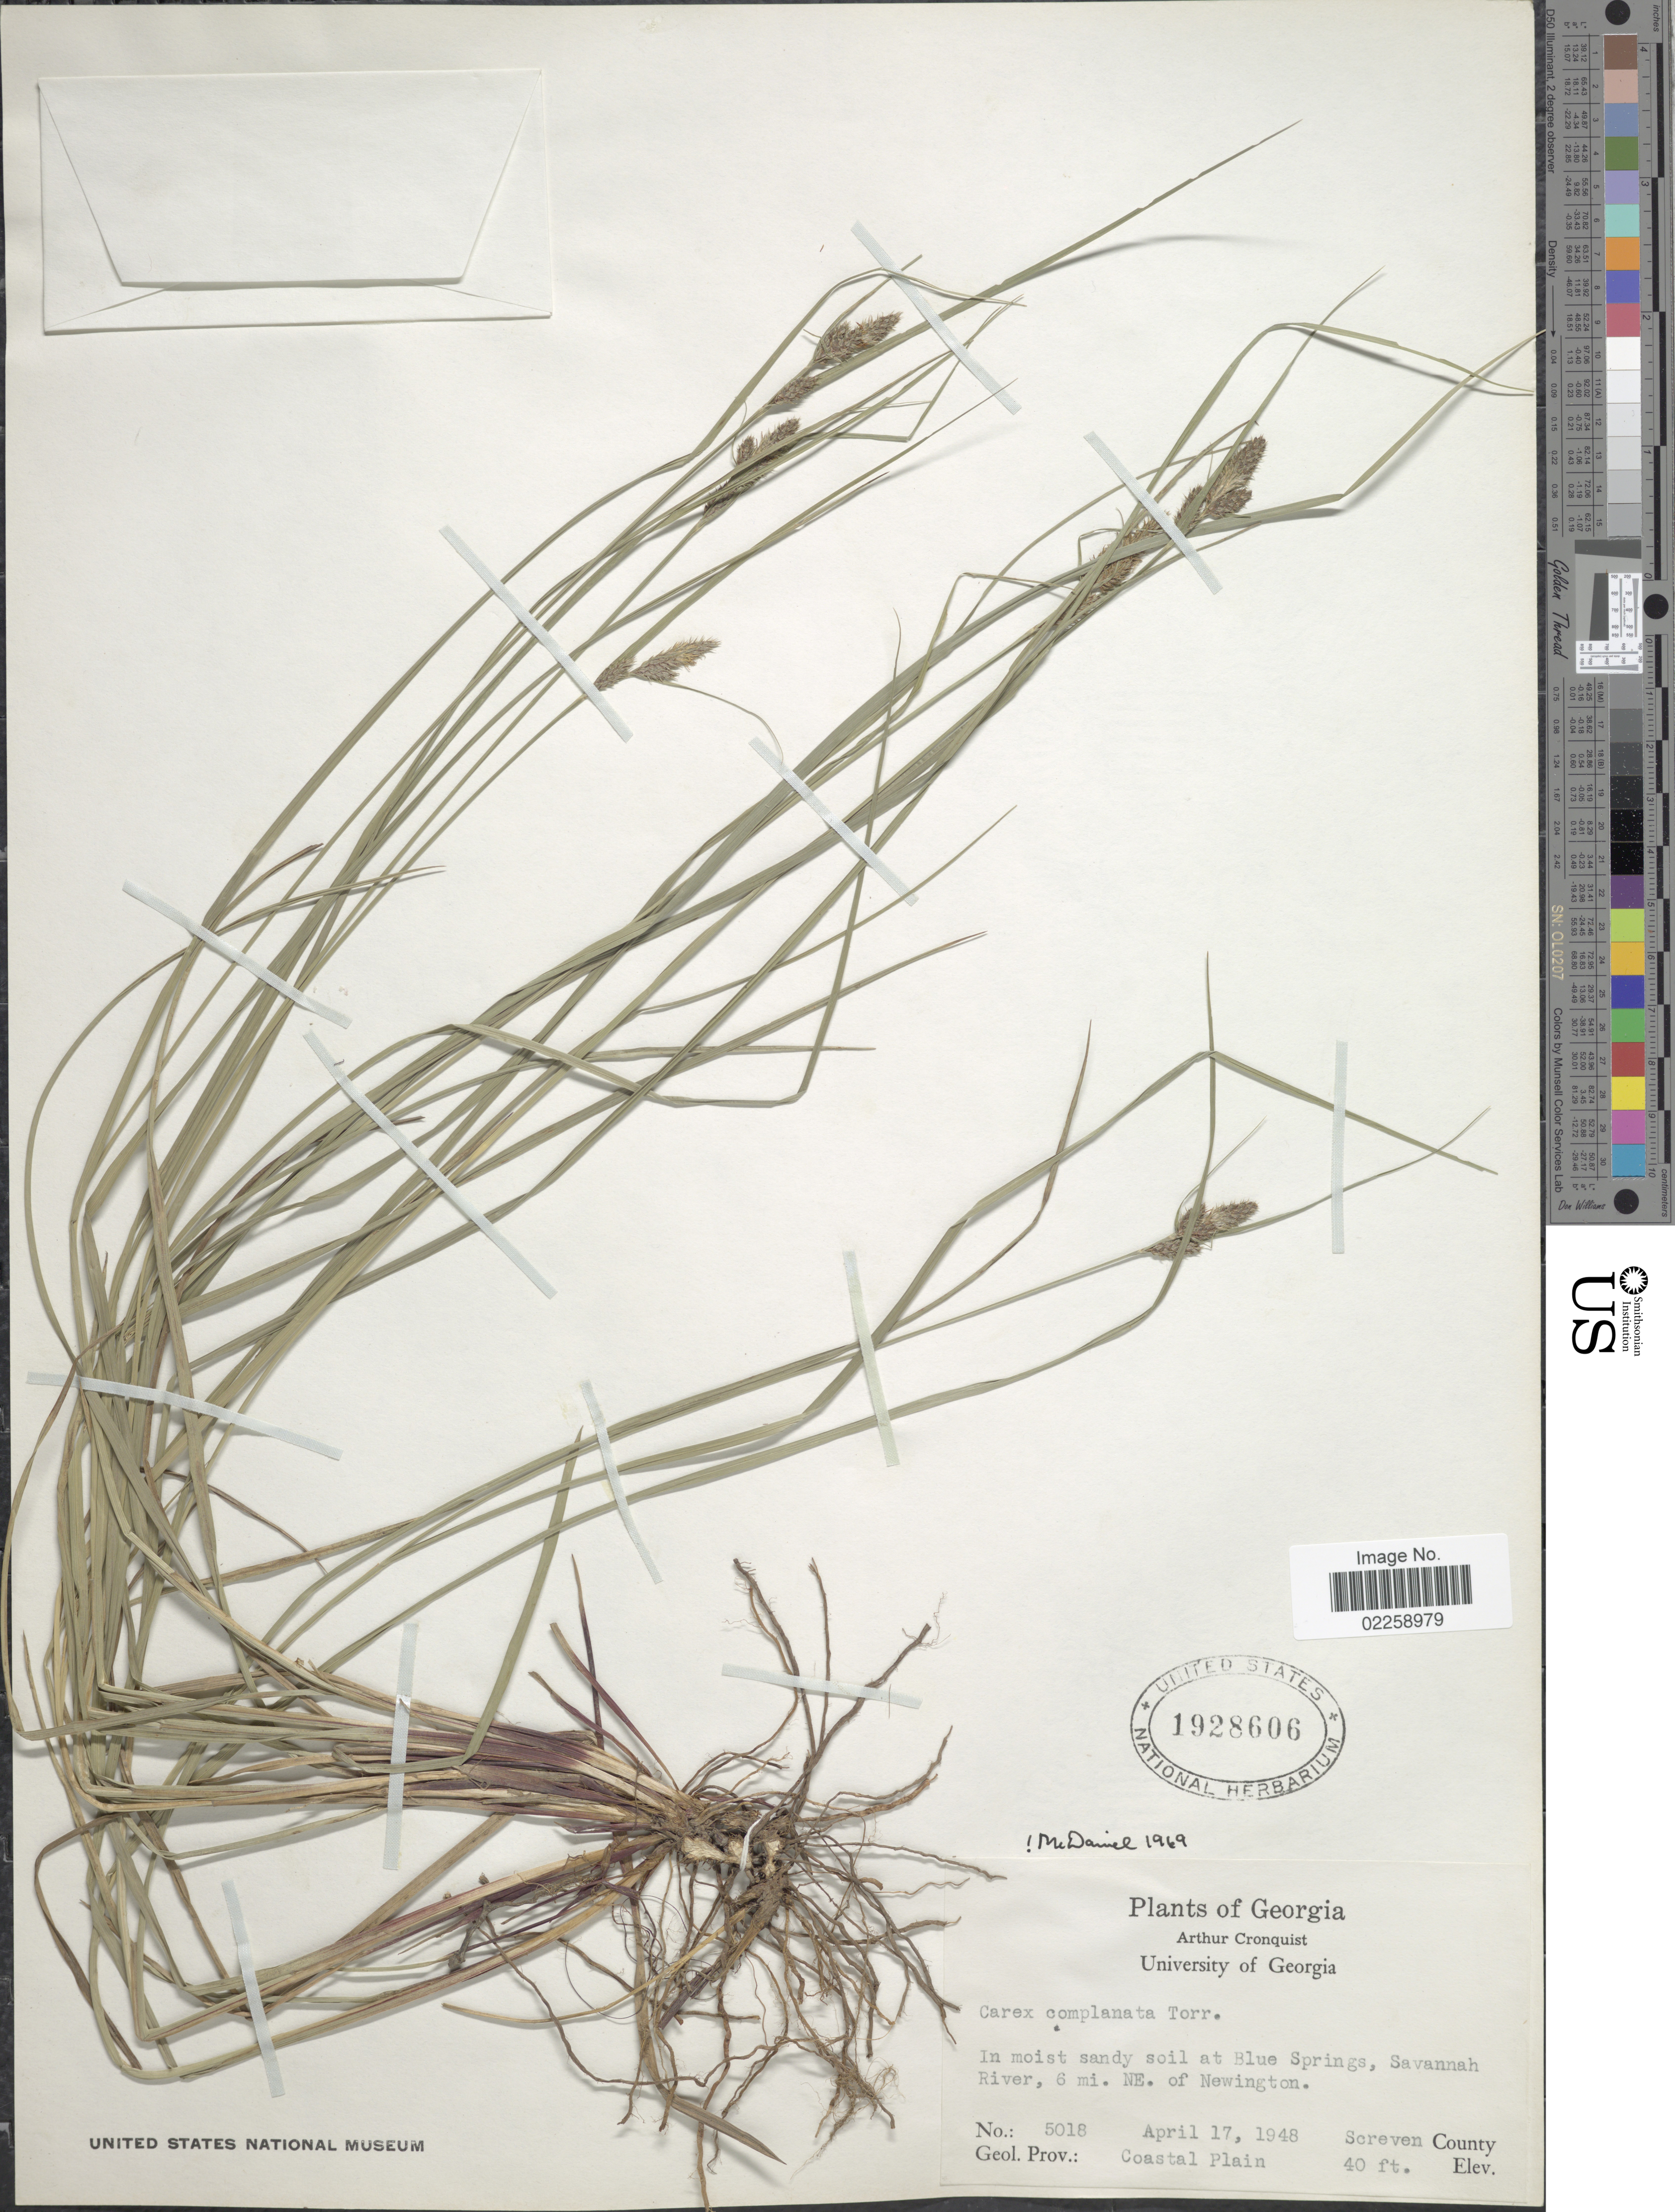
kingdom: Plantae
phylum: Tracheophyta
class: Liliopsida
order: Poales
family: Cyperaceae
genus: Carex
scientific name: Carex complanata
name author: Torr. & Hook.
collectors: A. J. Cronquist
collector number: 5018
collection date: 1948-04-17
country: United States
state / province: Georgia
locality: In moist sandy oil at Blue Springs, Savannah River, 6 mi. NE. of Newington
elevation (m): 12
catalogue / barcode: US 1928606